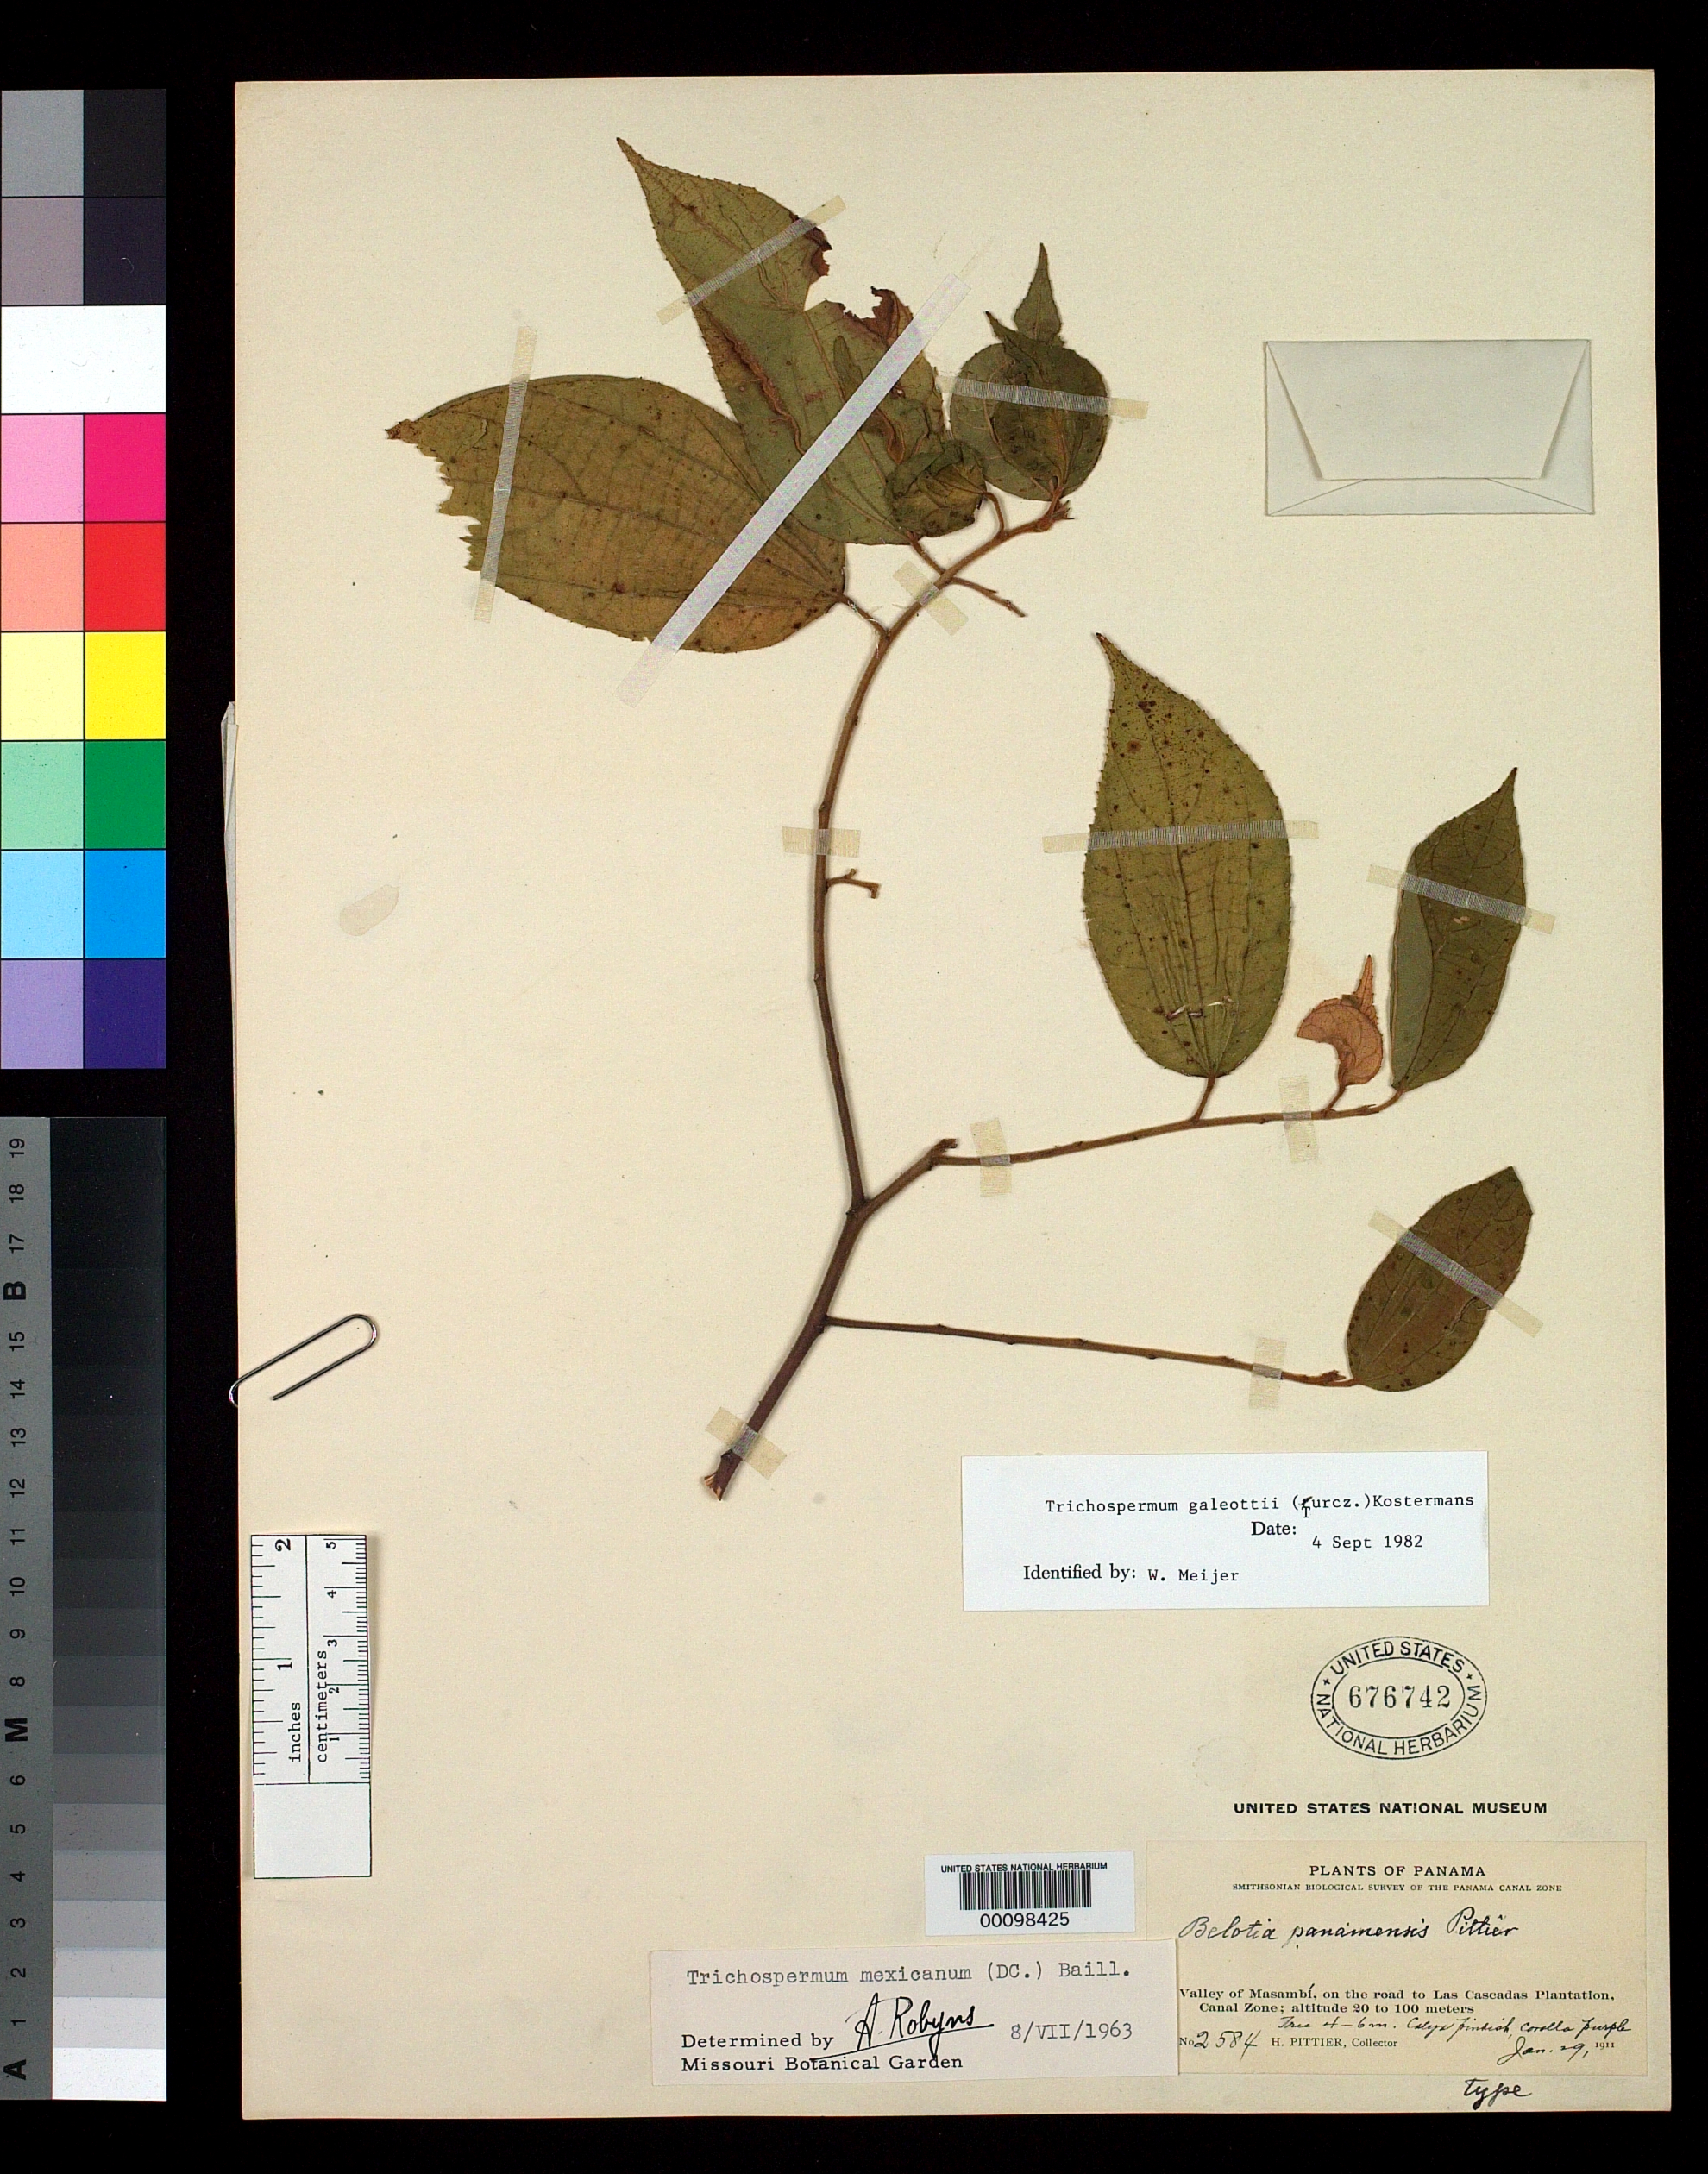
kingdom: Plantae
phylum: Tracheophyta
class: Magnoliopsida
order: Malvales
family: Malvaceae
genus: Belotia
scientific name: Belotia panamensis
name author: Pittier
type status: Holotype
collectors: H. F. Pittier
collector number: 2584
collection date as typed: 29 Jan 1911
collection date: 1911-01-29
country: Panama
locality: Masambi River.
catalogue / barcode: US 676742